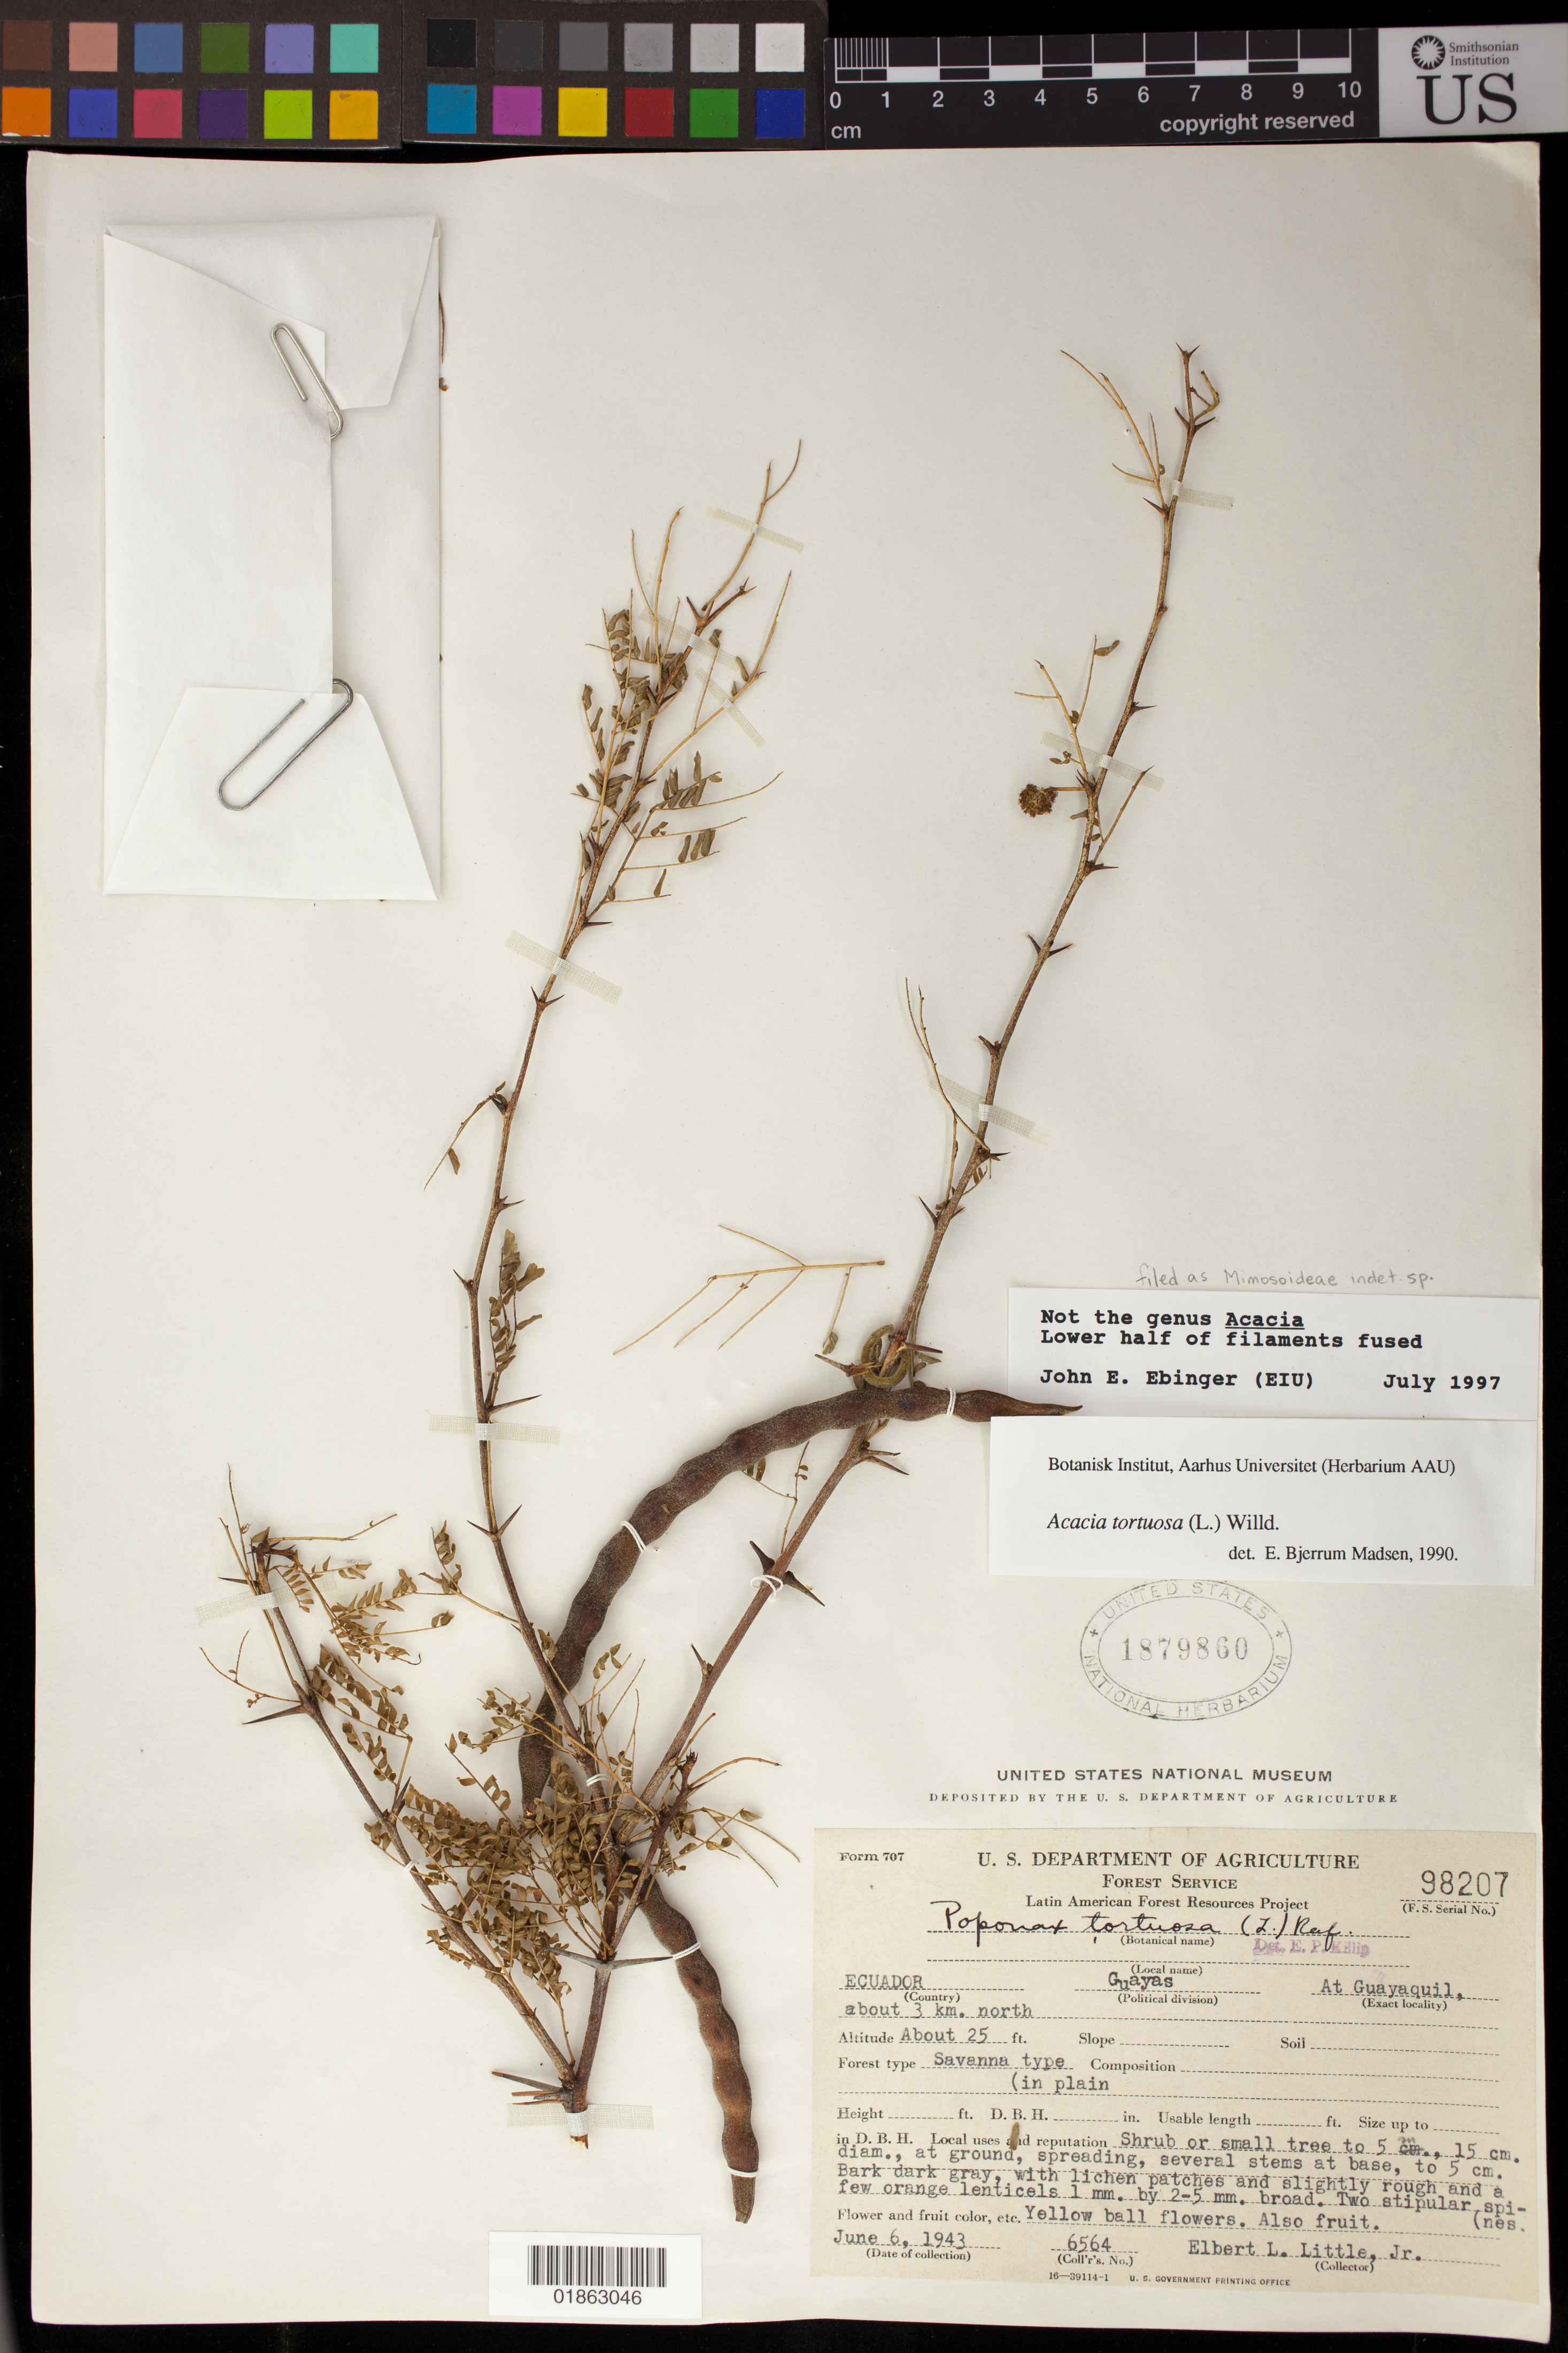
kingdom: Plantae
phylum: Tracheophyta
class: Magnoliopsida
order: Fabales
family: Fabaceae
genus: Vachellia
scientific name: Vachellia tortuosa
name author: (L.) Seigler & Ebinger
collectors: E. L. Little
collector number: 6564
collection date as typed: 06 Jun 1943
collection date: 1943-06-06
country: Ecuador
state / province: Guayas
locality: About 3 km N of Guayaquil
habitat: Savanna. In plain.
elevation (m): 7.62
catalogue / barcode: US 1879860